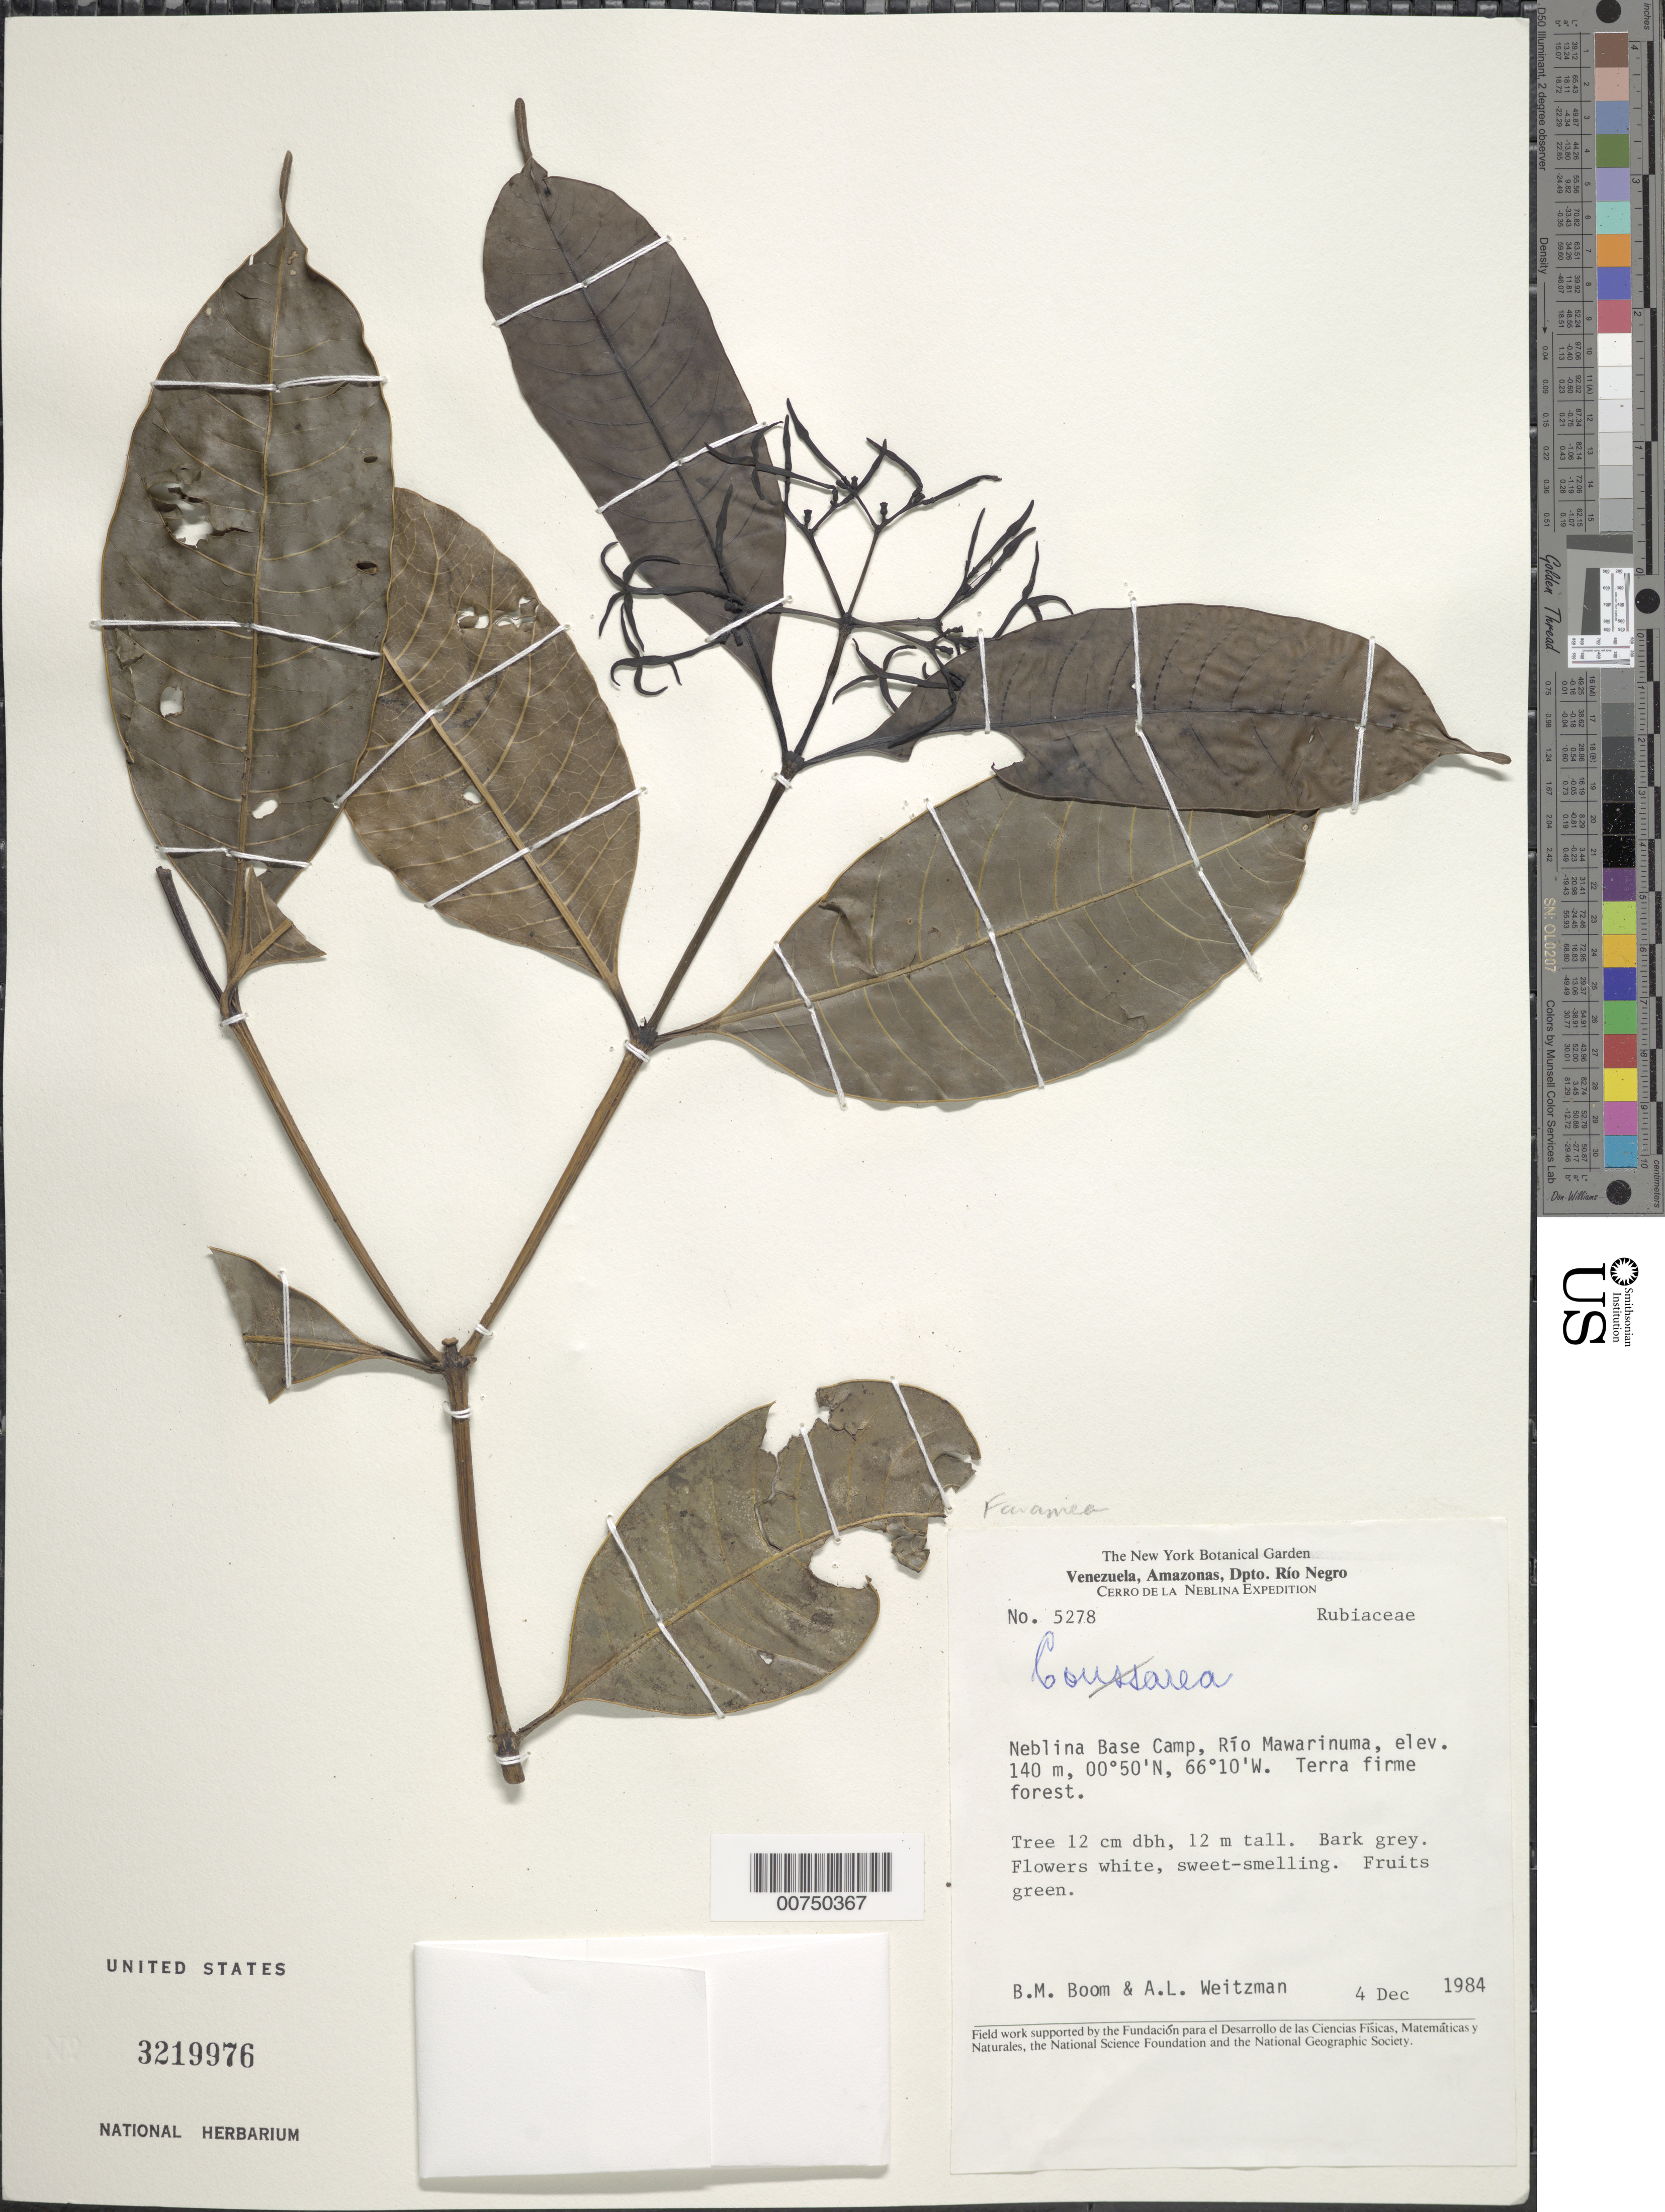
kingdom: Plantae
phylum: Tracheophyta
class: Magnoliopsida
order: Gentianales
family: Rubiaceae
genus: Faramea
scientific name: Faramea boomii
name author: Steyerm.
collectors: B. M. Boom & A. L. Weitzman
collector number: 5278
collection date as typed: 4-Dec-84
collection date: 1984-12-04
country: Venezuela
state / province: Amazonas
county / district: Río Negro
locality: Cerro de la Neblina Base Camp, Río Mawarinuma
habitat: Terra firme forest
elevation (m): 140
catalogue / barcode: US 3219976